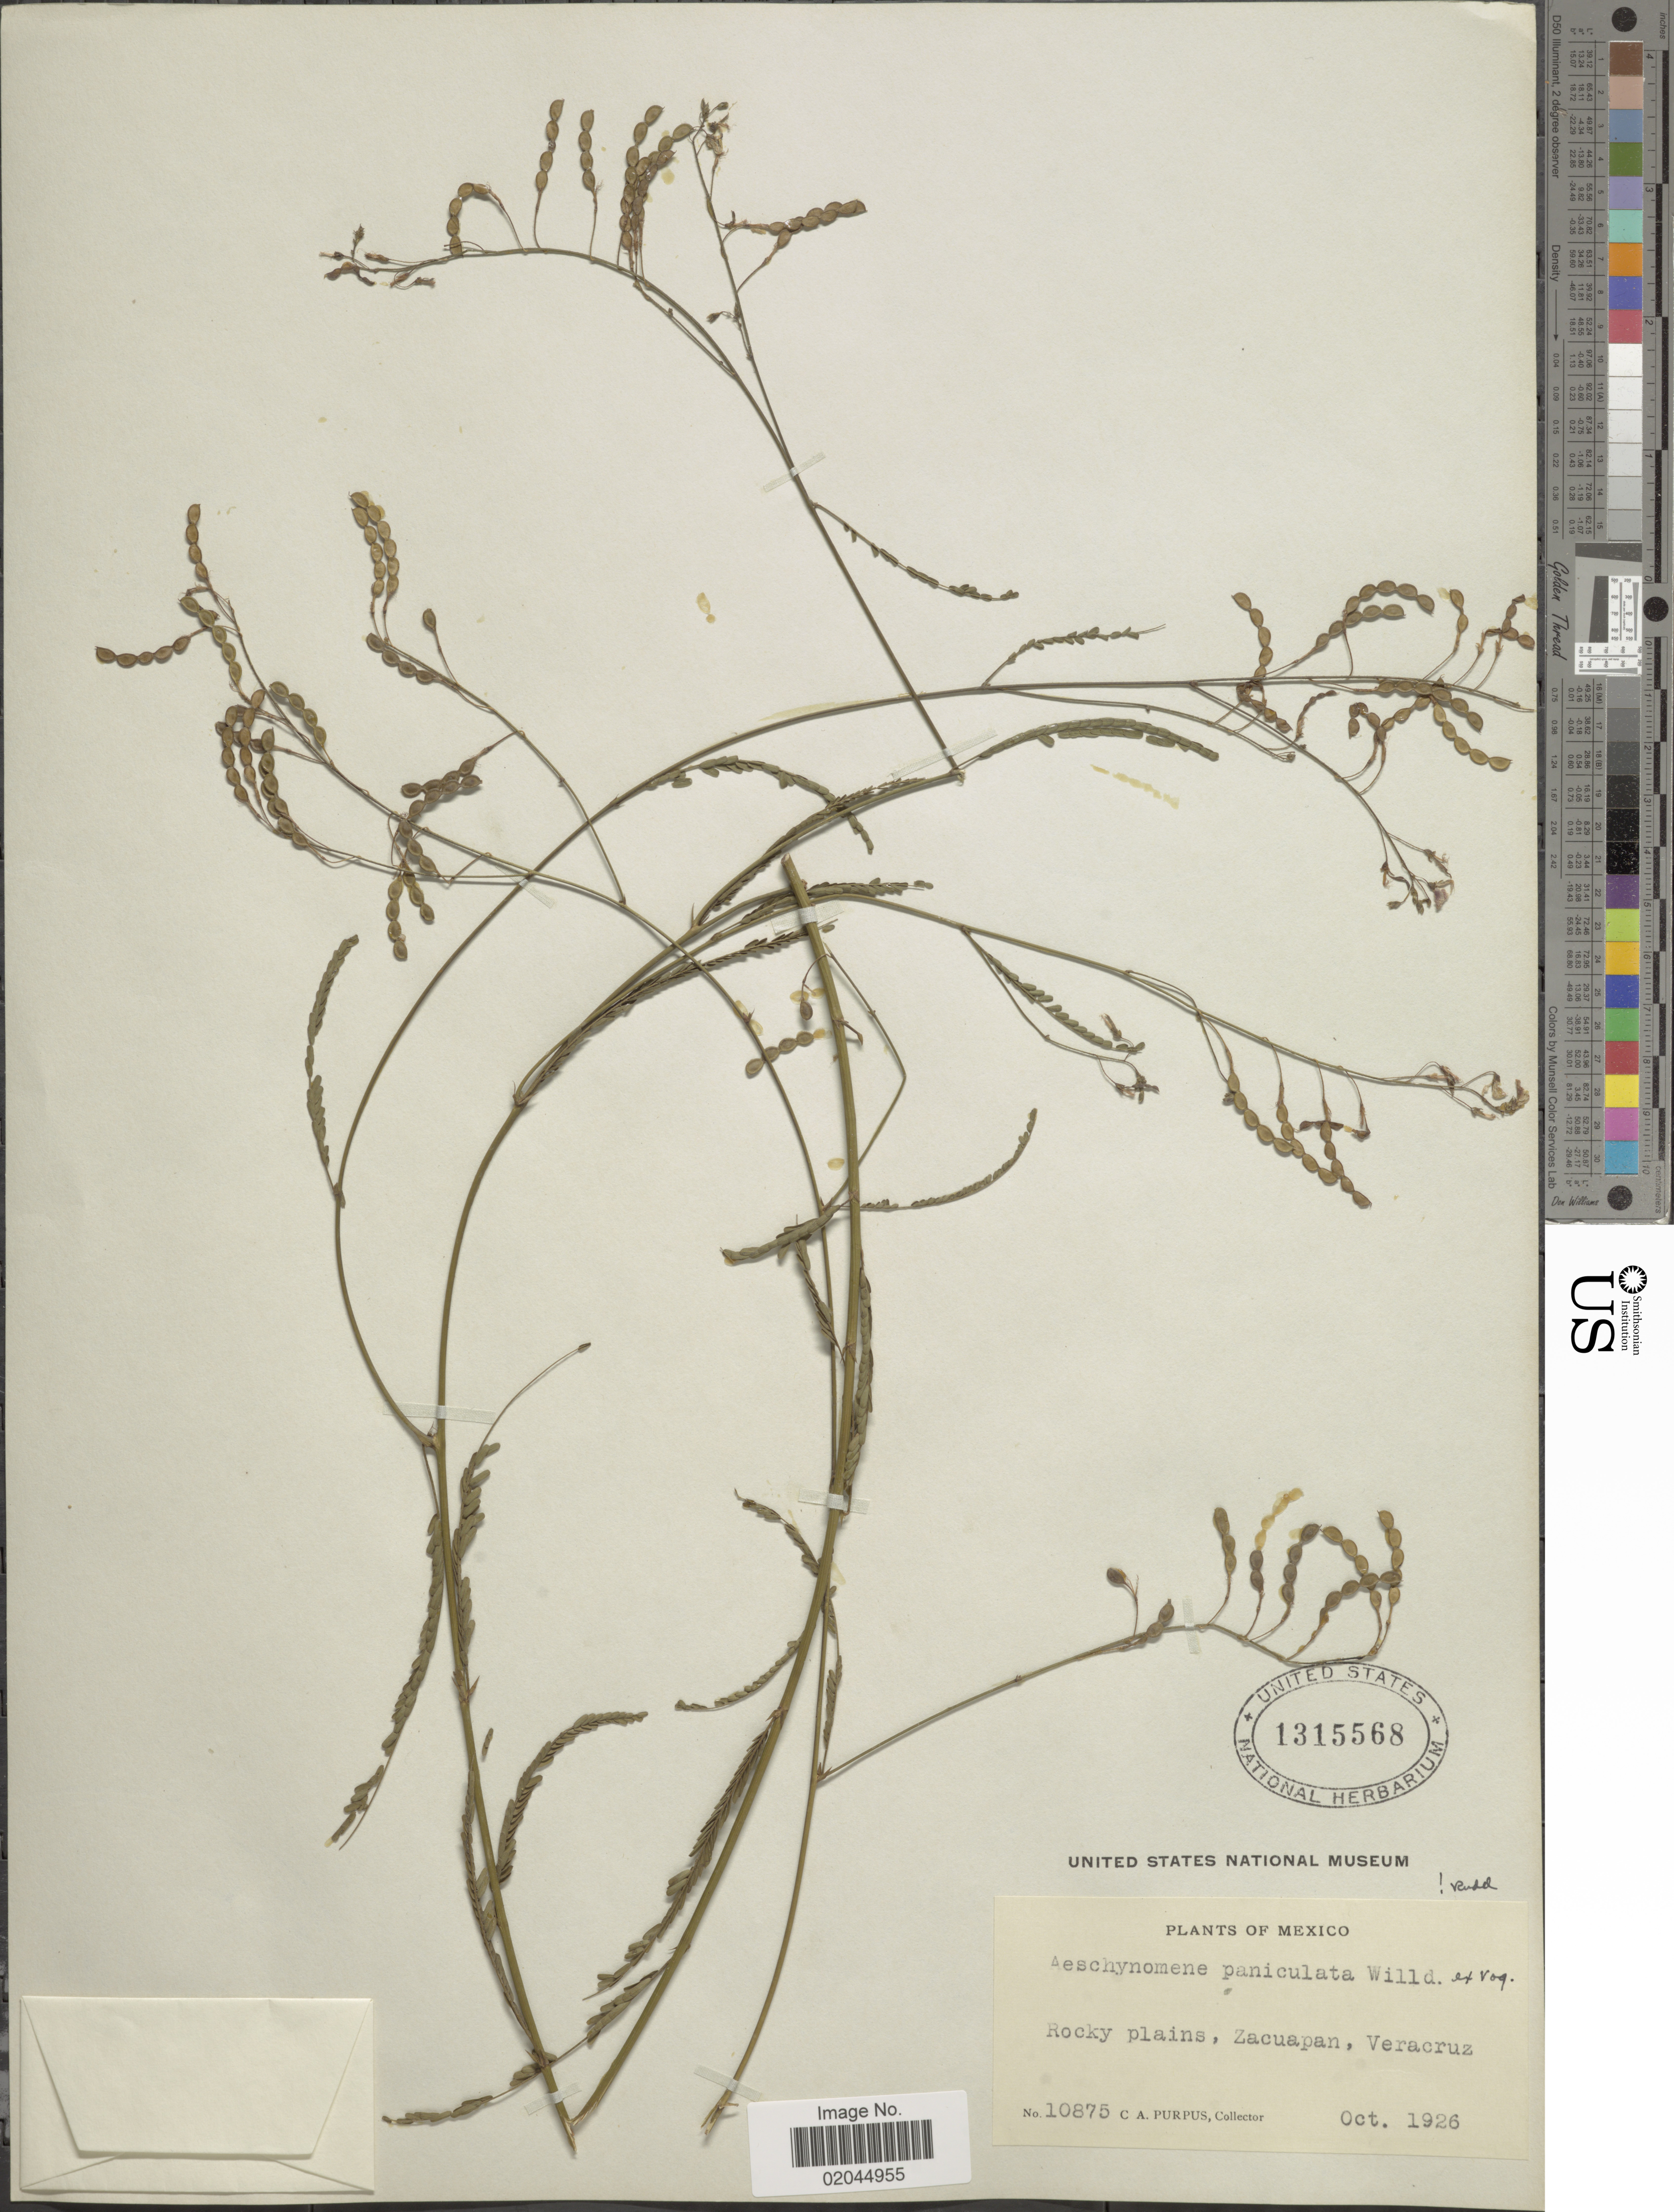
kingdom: Plantae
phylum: Tracheophyta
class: Magnoliopsida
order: Fabales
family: Fabaceae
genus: Aeschynomene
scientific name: Aeschynomene paniculata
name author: Vogel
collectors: C. A. Purpus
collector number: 10875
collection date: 1926-10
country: Mexico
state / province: Veracruz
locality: Rocky plains, Zacuapan, Veracruz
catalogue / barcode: US 1315568